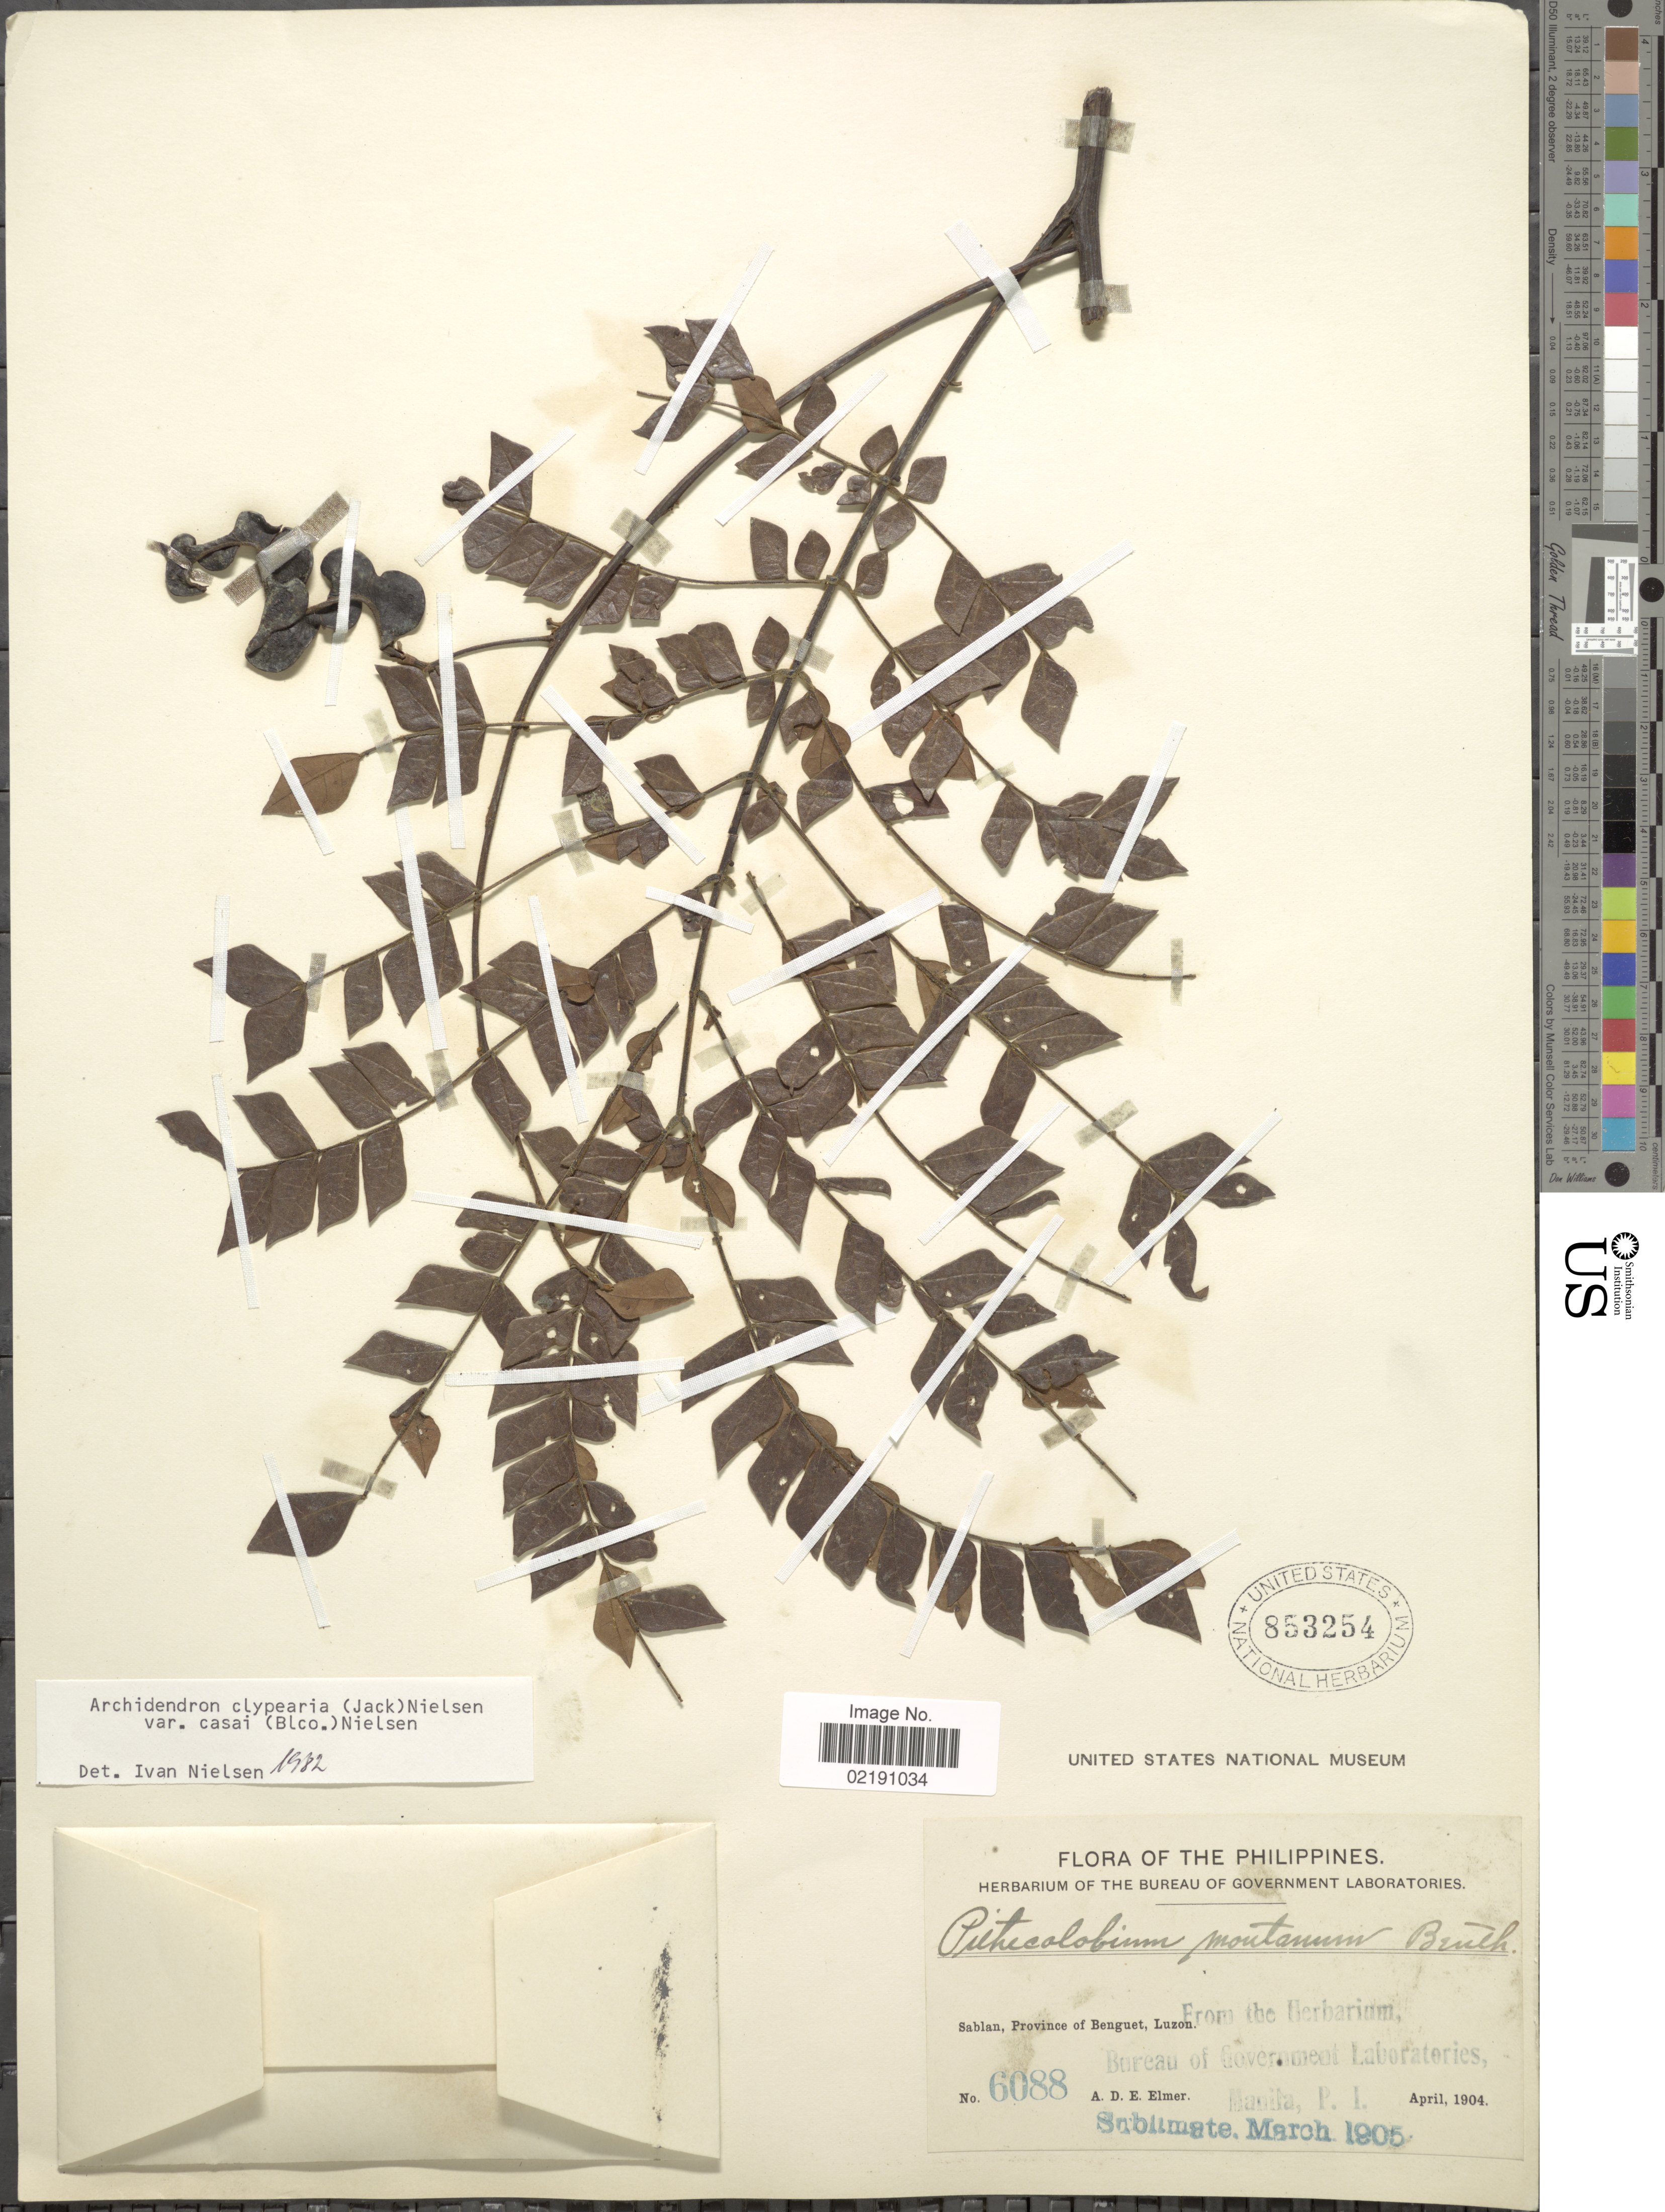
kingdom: Plantae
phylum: Tracheophyta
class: Magnoliopsida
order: Fabales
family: Fabaceae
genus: Archidendron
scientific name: Archidendron clypearia var. casai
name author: (Blanco) I.C. Nielsen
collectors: A. D. E. Elmer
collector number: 6088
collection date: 1904-04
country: Philippines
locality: Sablan, Province of Benguet, Luzon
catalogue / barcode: US 853254